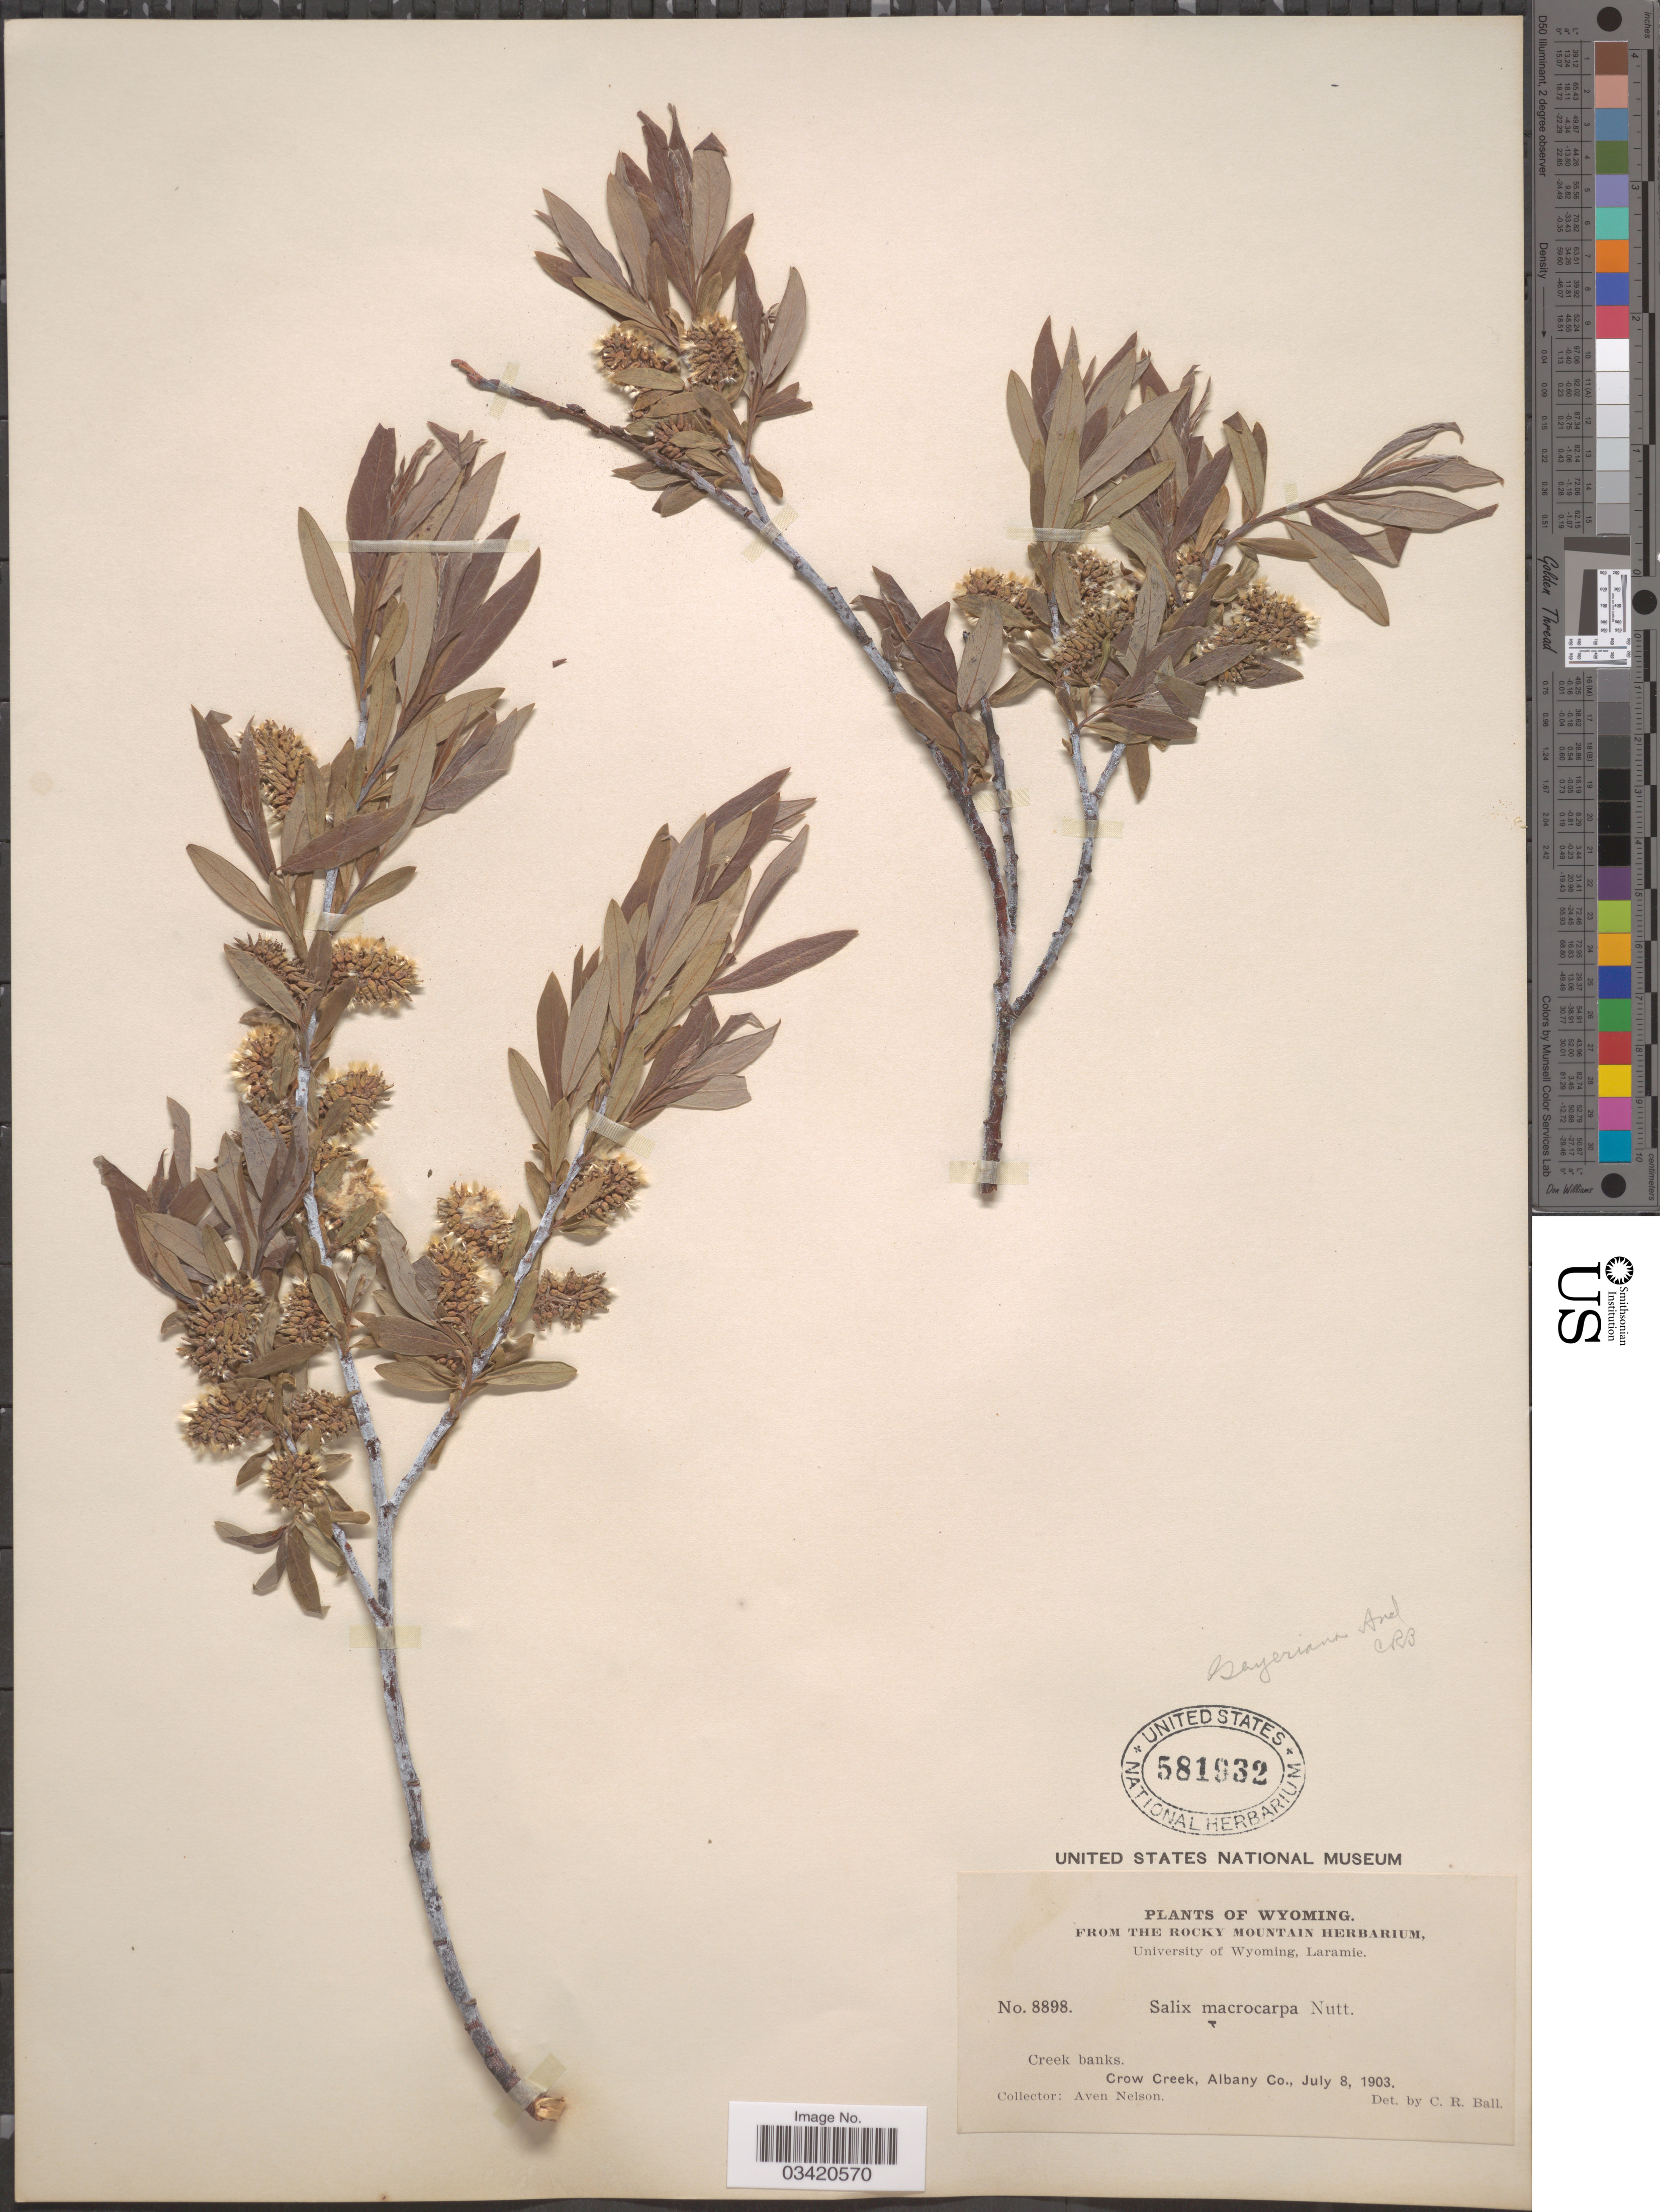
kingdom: Plantae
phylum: Tracheophyta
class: Magnoliopsida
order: Malpighiales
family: Salicaceae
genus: Salix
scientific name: Salix geyeriana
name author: Andersson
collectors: A. Nelson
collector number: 8898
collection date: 1903-07-08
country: United States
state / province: Wyoming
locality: Crow Creek, Albany Co.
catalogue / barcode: US 581932